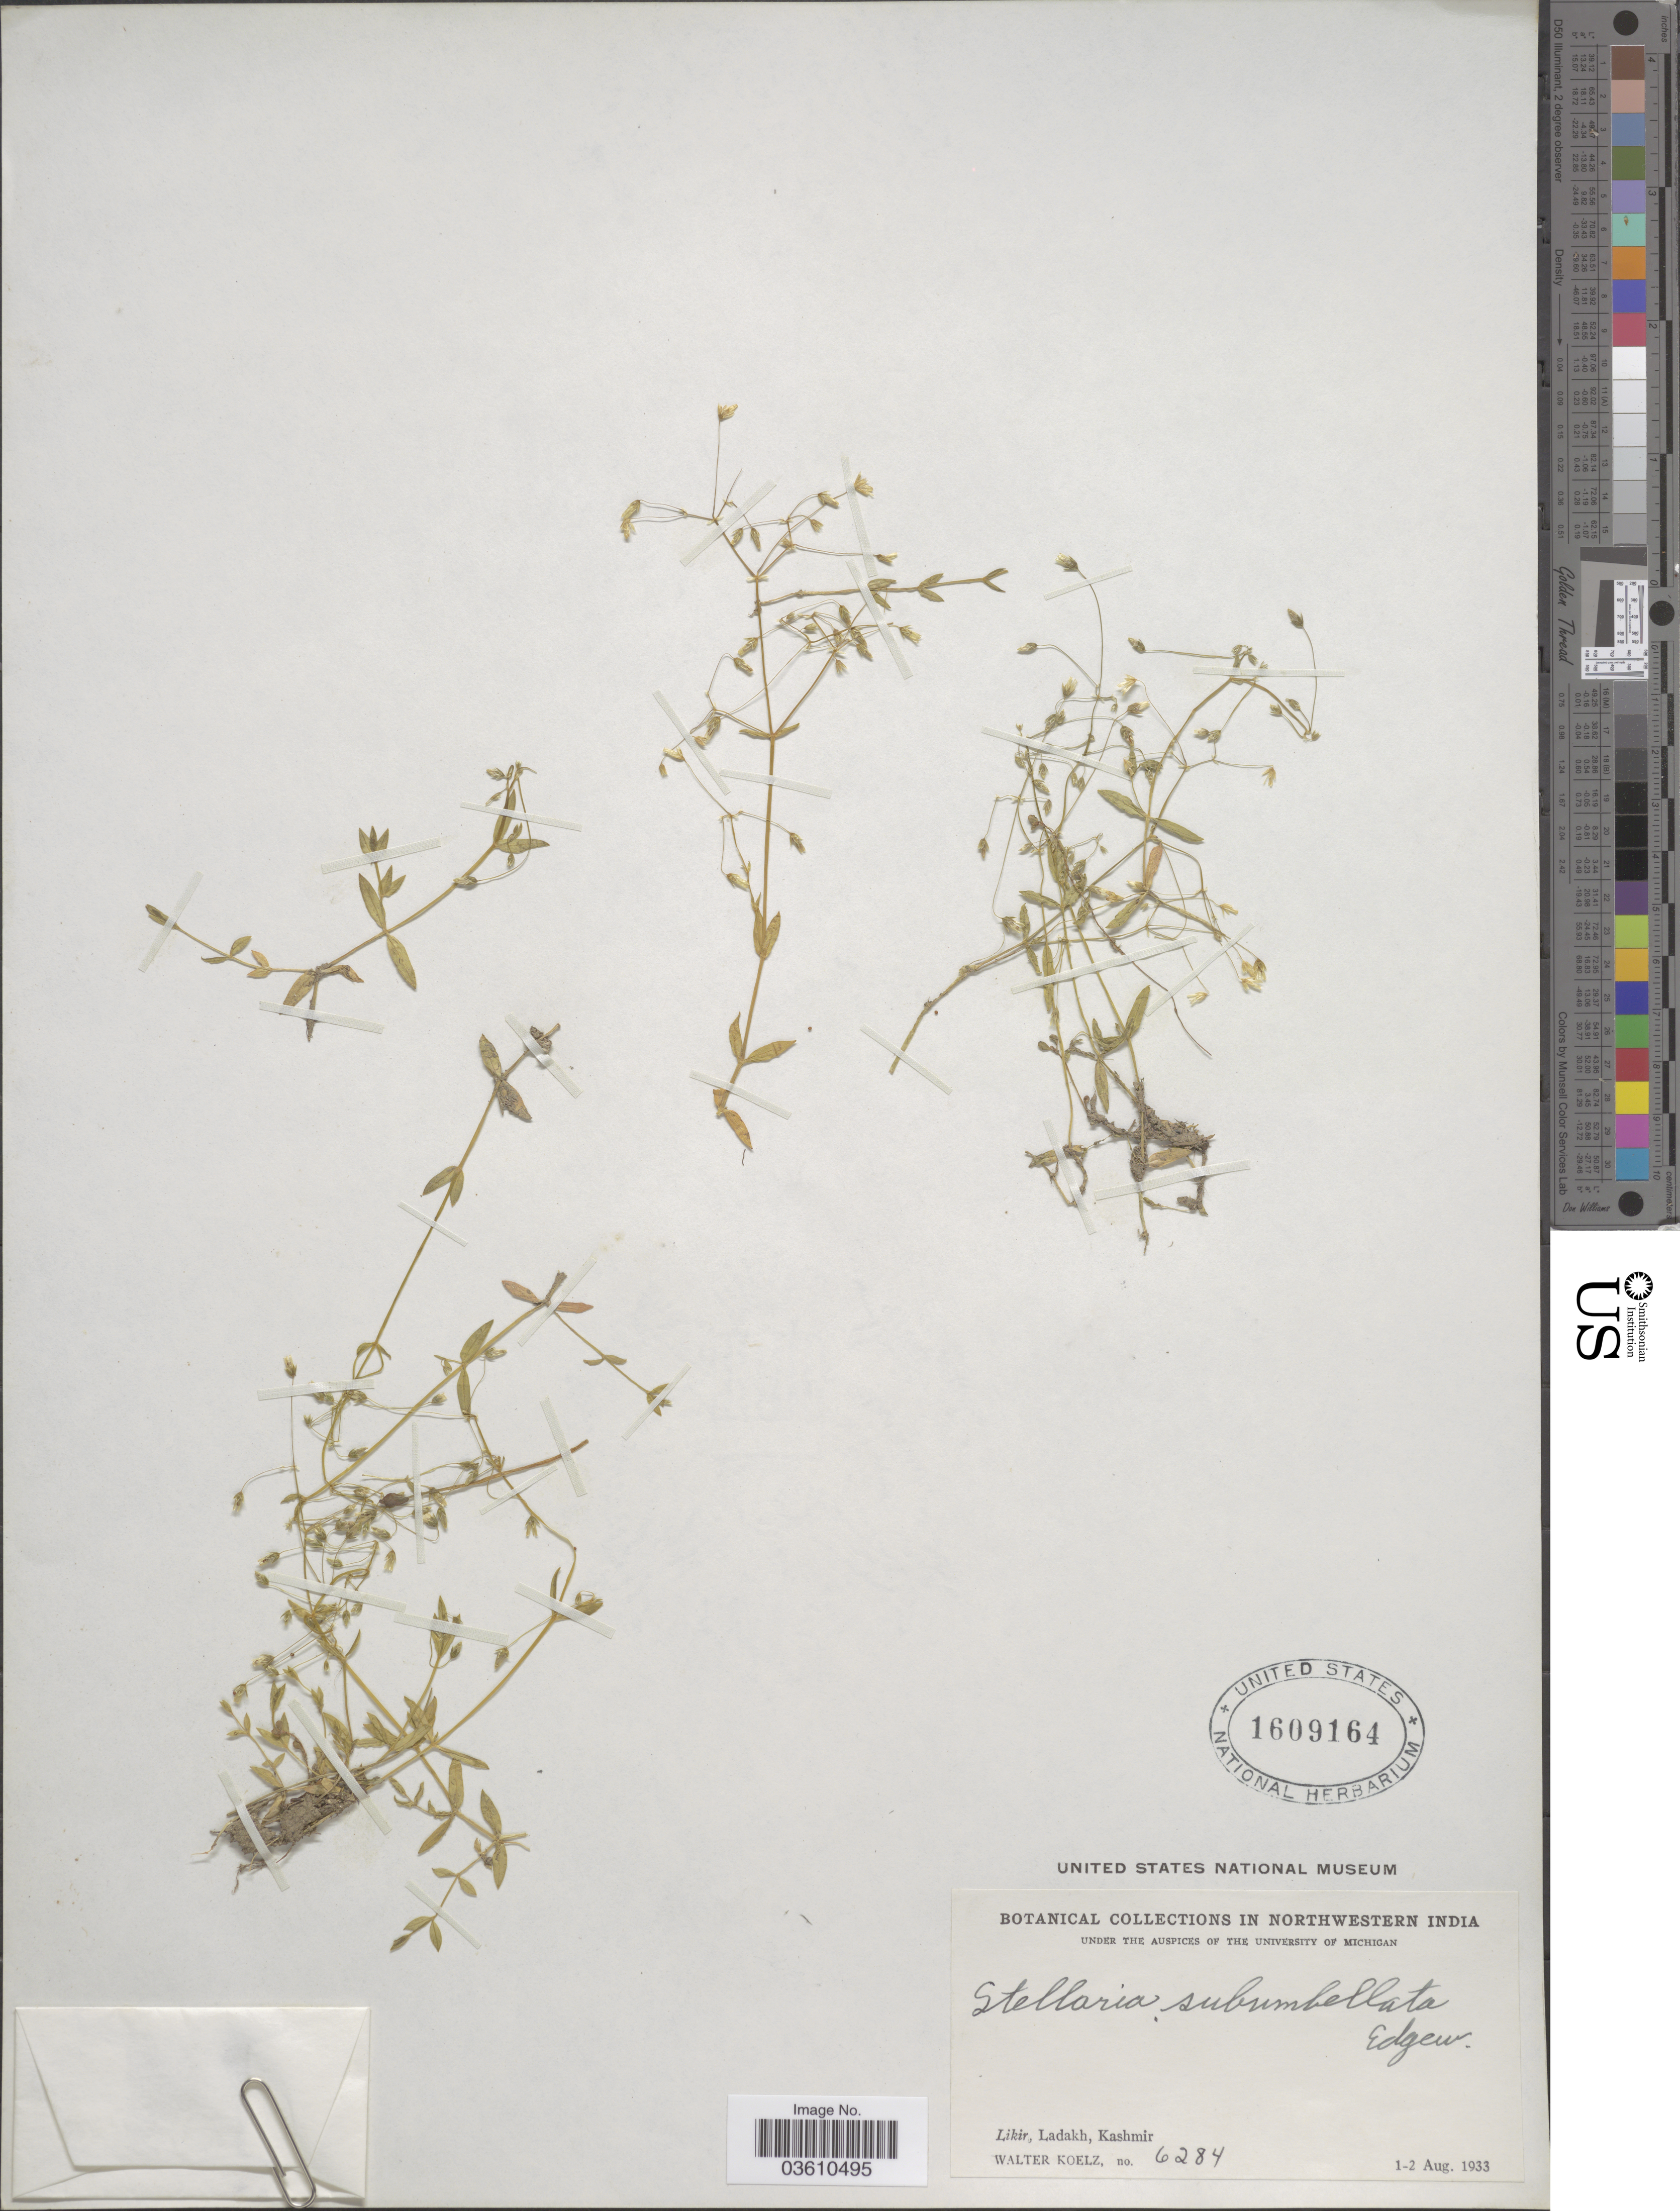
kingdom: Plantae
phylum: Tracheophyta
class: Magnoliopsida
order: Caryophyllales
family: Caryophyllaceae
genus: Stellaria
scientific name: Stellaria subumbellata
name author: Edgew.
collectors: W. N. Koelz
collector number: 6284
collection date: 1933-08-01/1933-08-02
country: India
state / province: Jammu and Kashmir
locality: Northwestern India. Likir, Ladakh, Kashmir.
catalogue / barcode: US 1609164